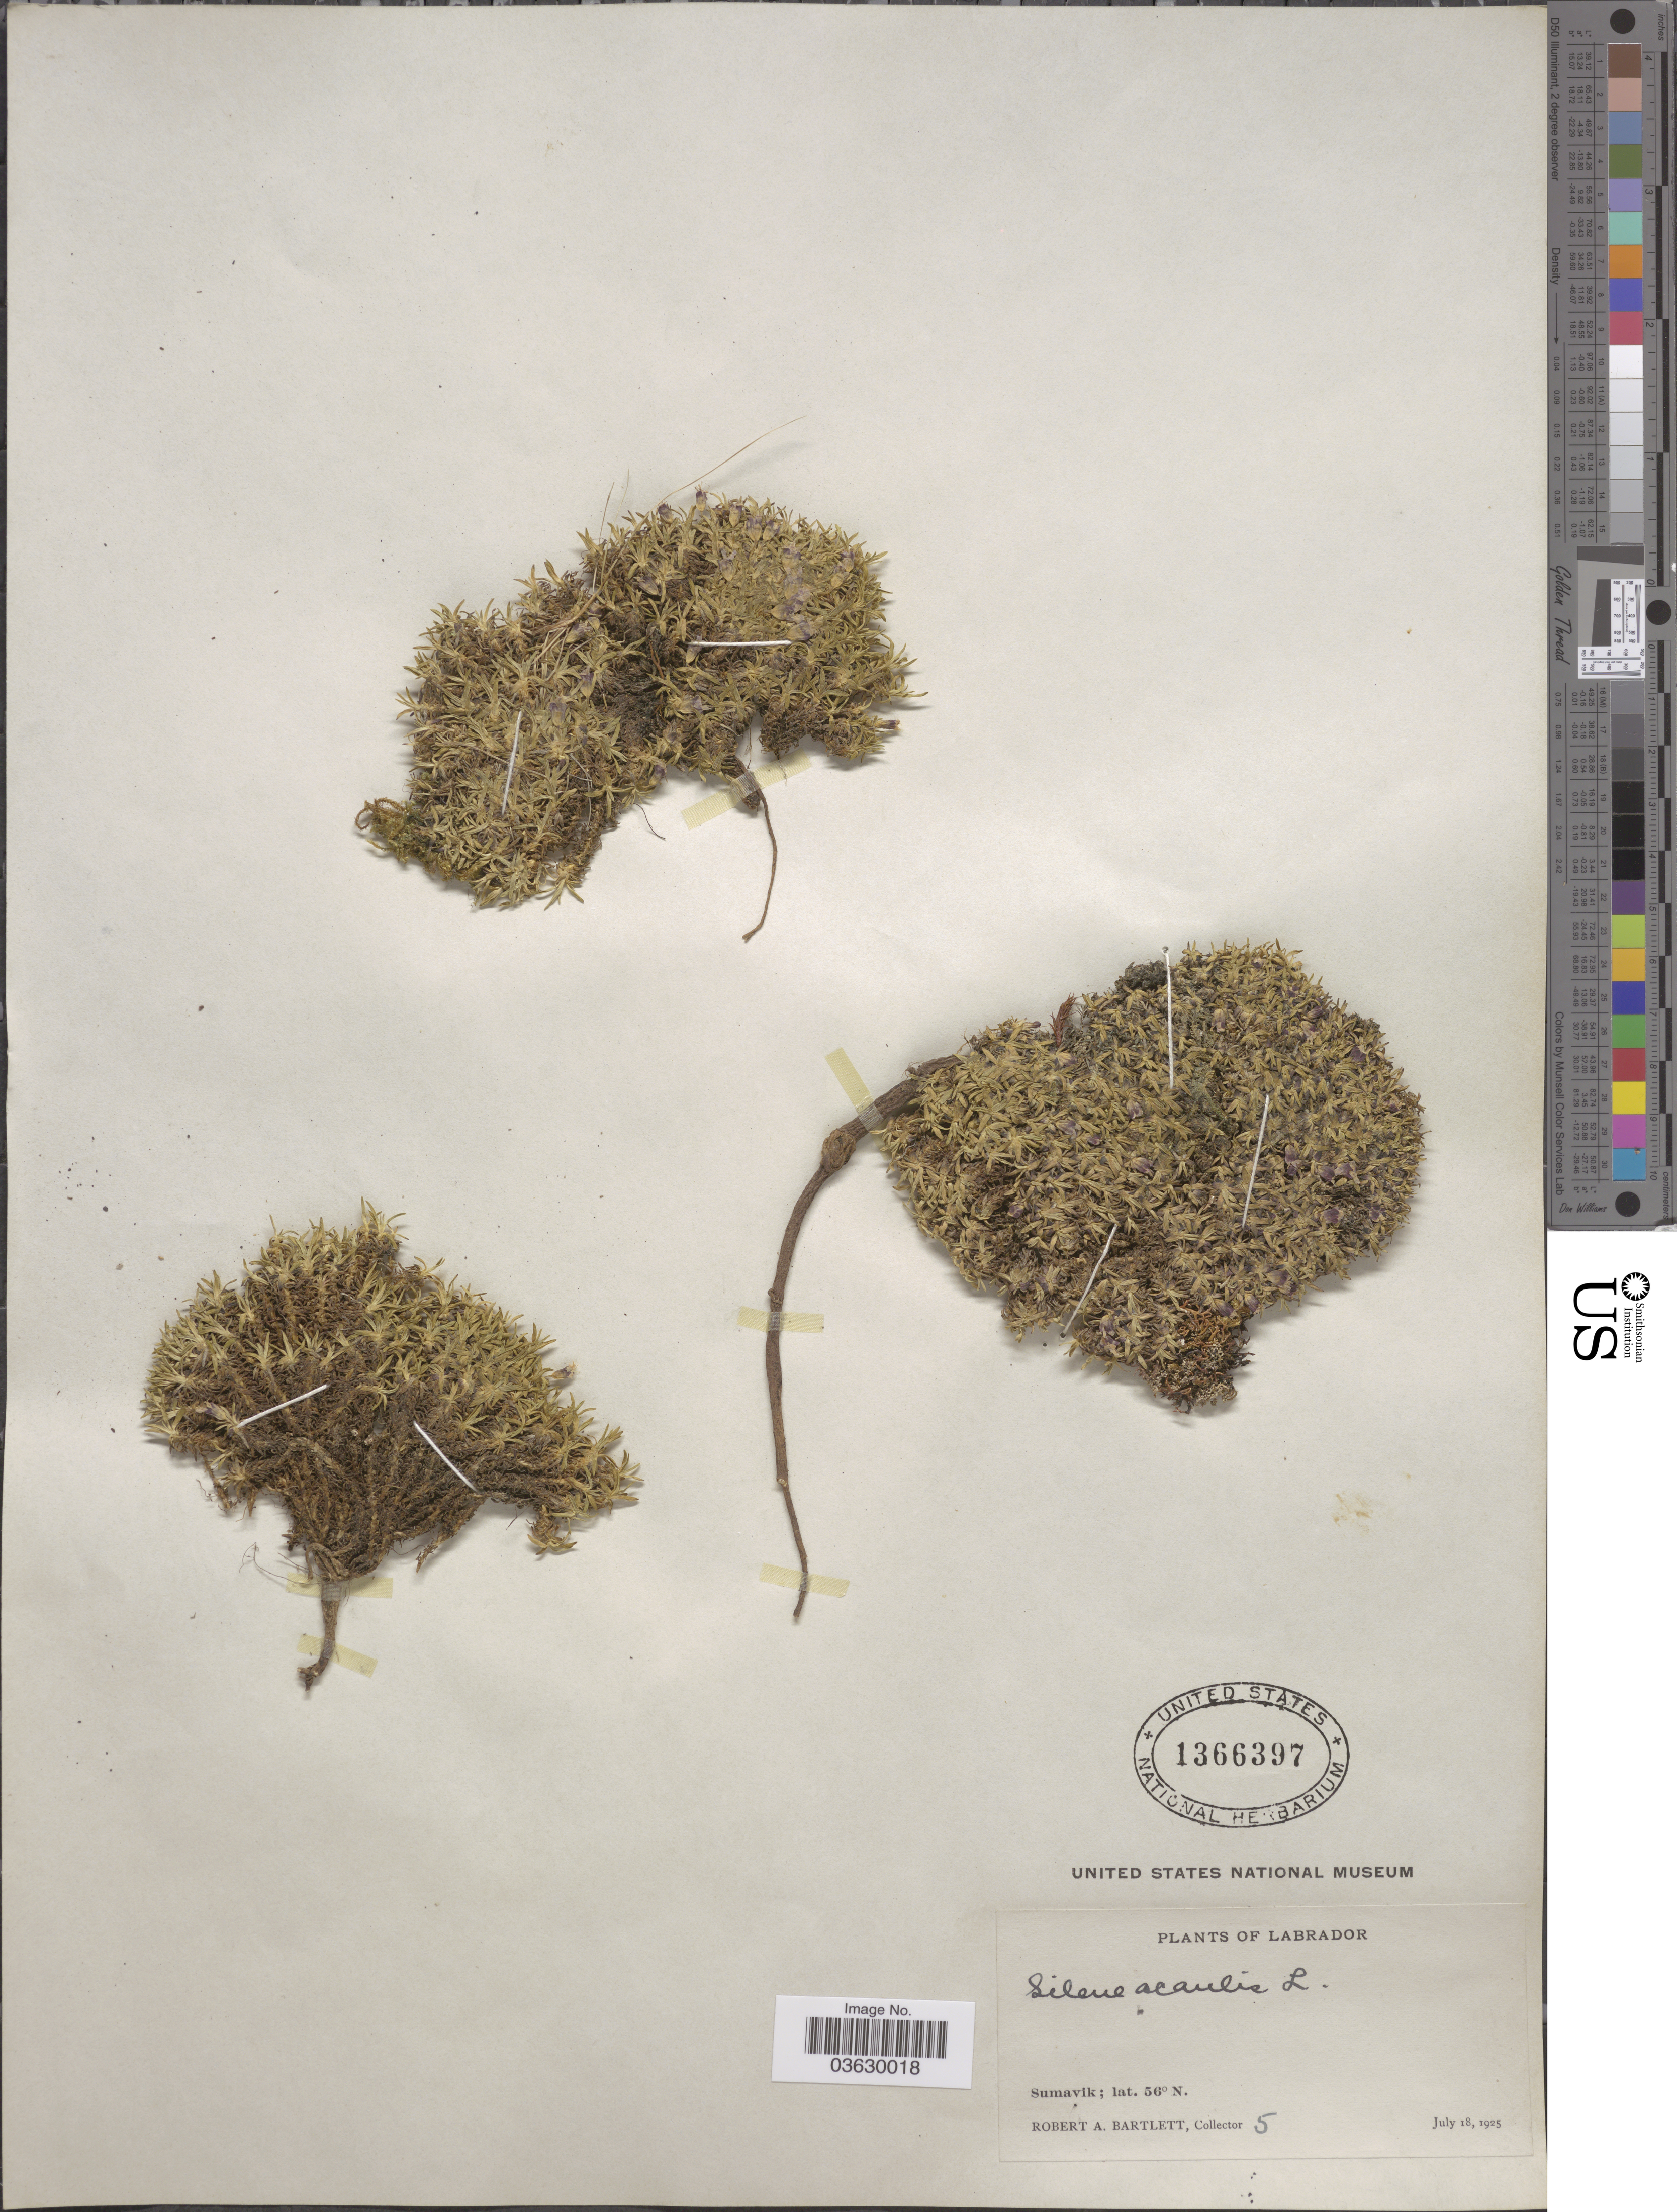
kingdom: Plantae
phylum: Tracheophyta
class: Magnoliopsida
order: Caryophyllales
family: Caryophyllaceae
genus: Silene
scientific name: Silene acaulis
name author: (L.) Jacq.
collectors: R. A. Bartlett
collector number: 5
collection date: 1925-07-18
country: Canada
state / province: Newfoundland and Labrador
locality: Labrador. Sumavik.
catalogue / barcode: US 1366397